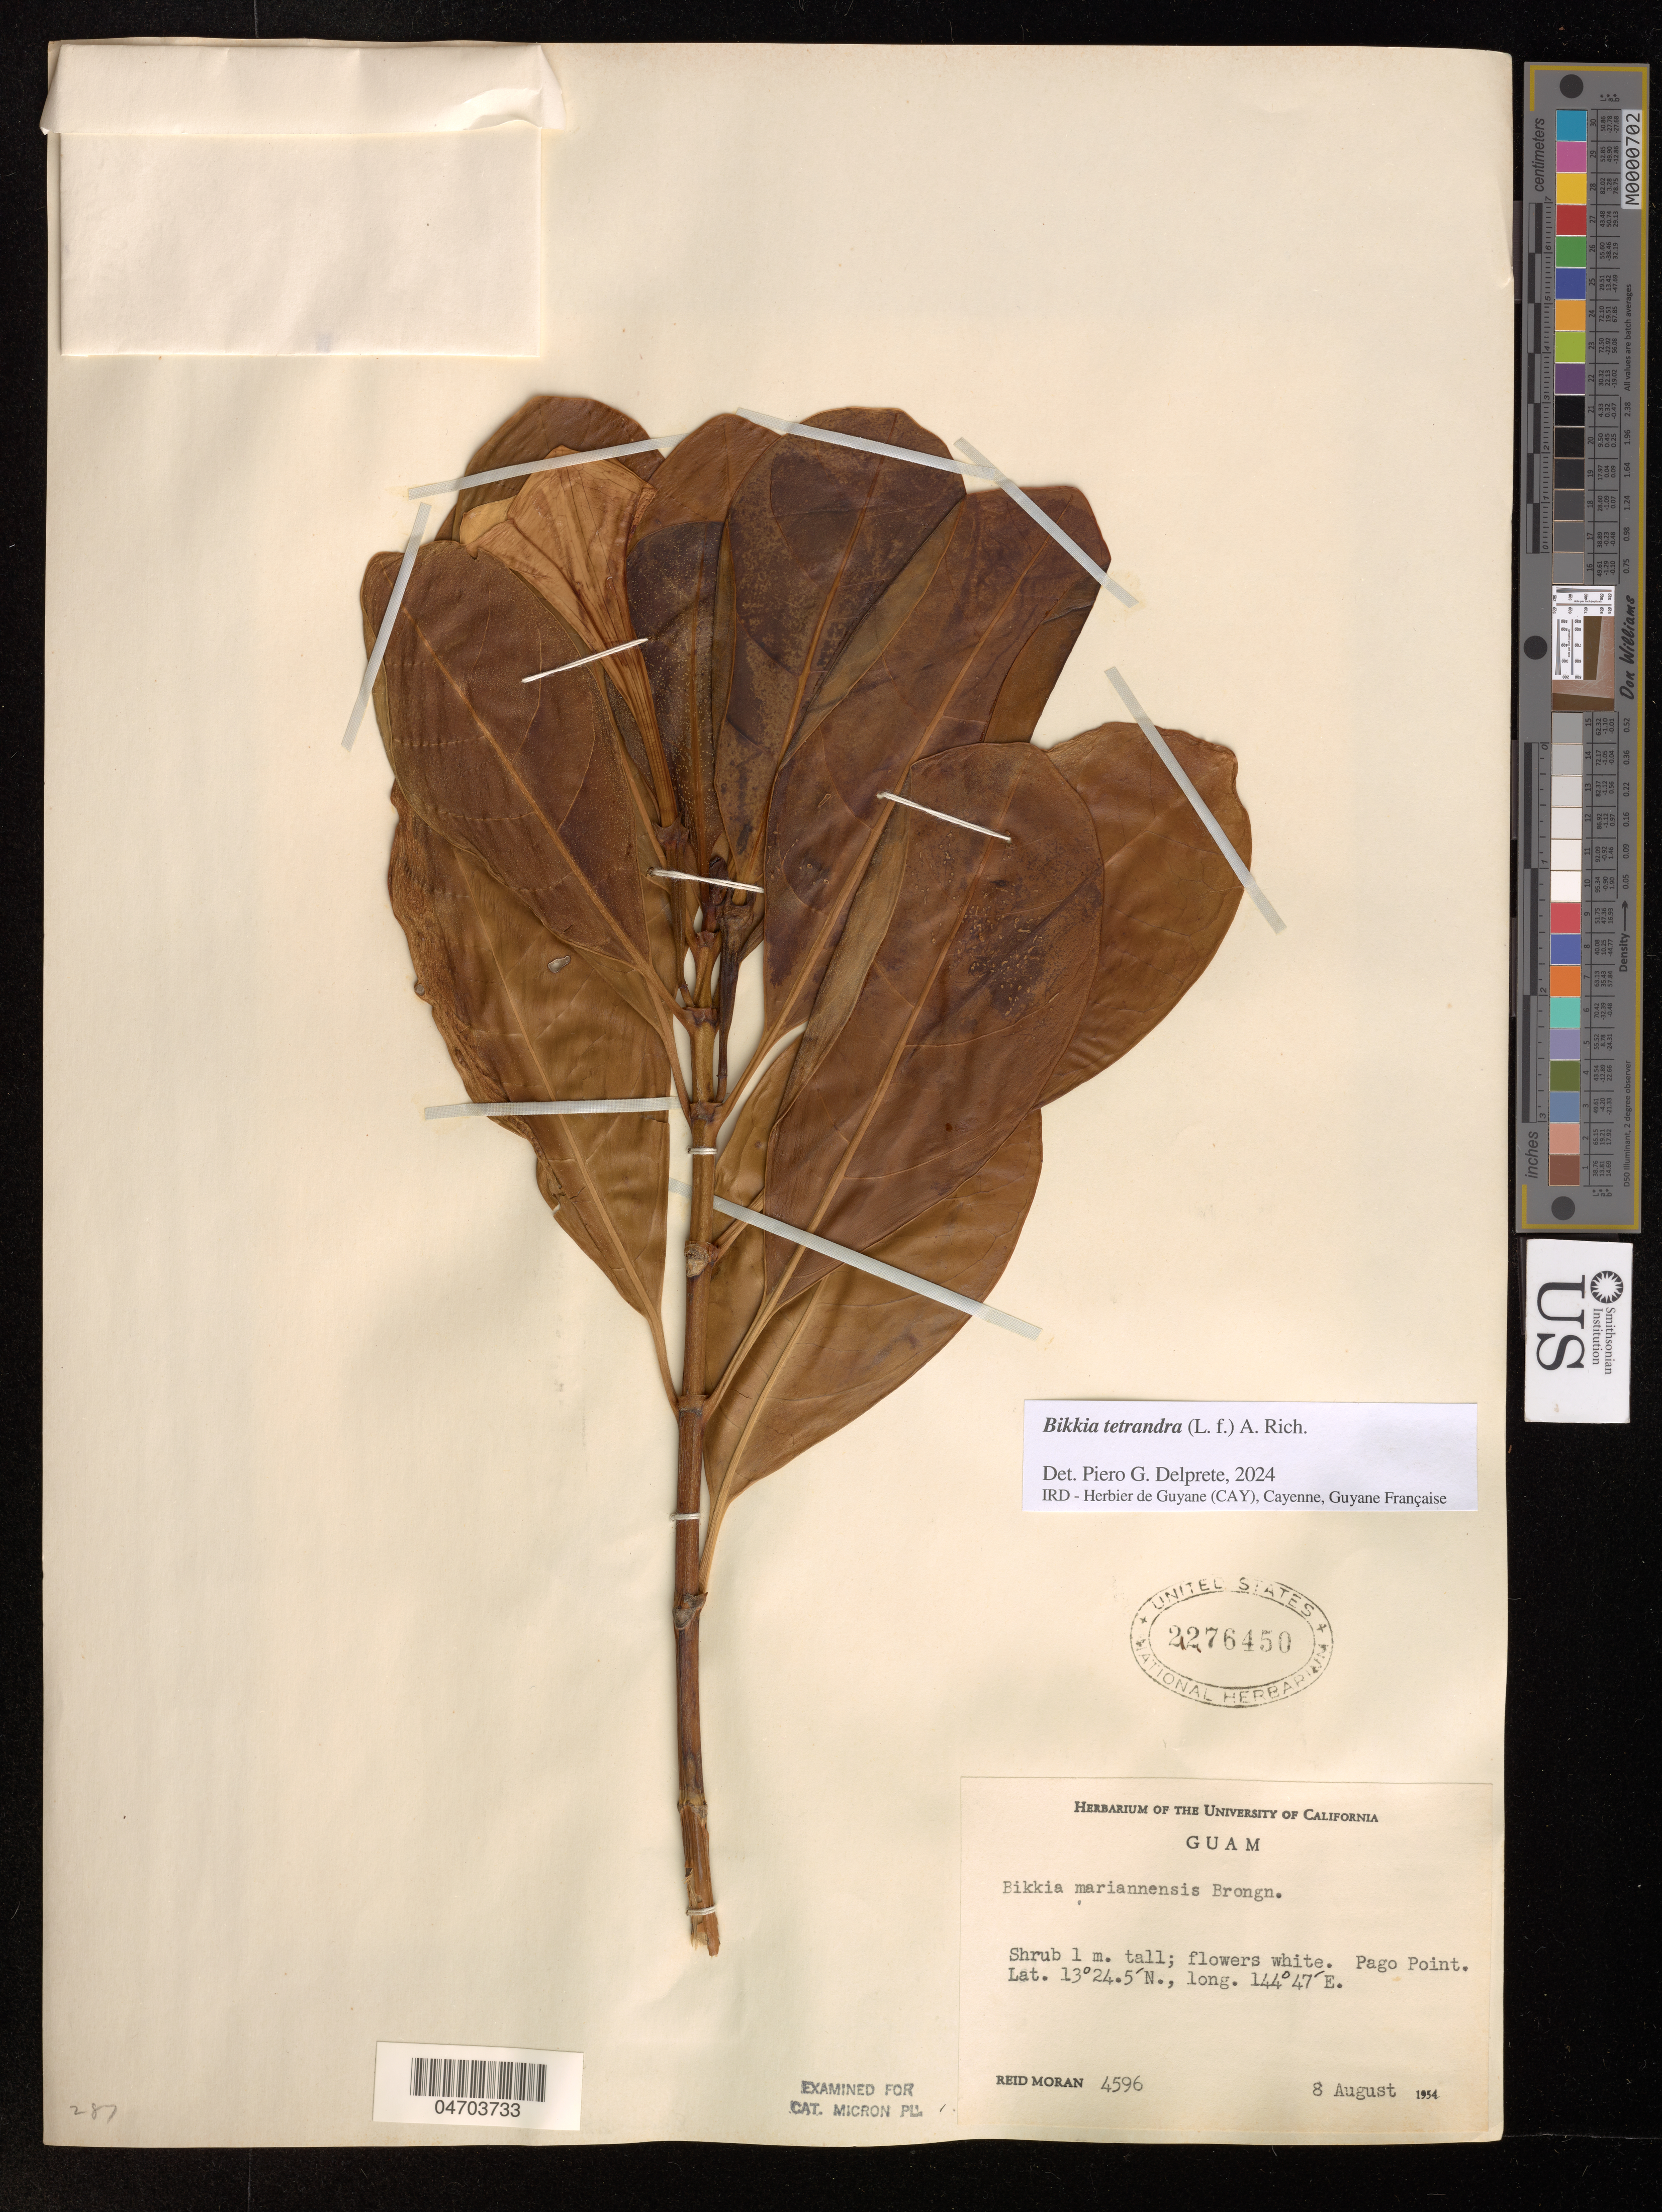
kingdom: Plantae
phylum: Tracheophyta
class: Magnoliopsida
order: Gentianales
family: Rubiaceae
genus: Bikkia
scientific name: Bikkia tetrandra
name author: (L. f.) A. Rich.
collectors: R. Moran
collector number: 4596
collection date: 1954-08-08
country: Guam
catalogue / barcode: US 2276450